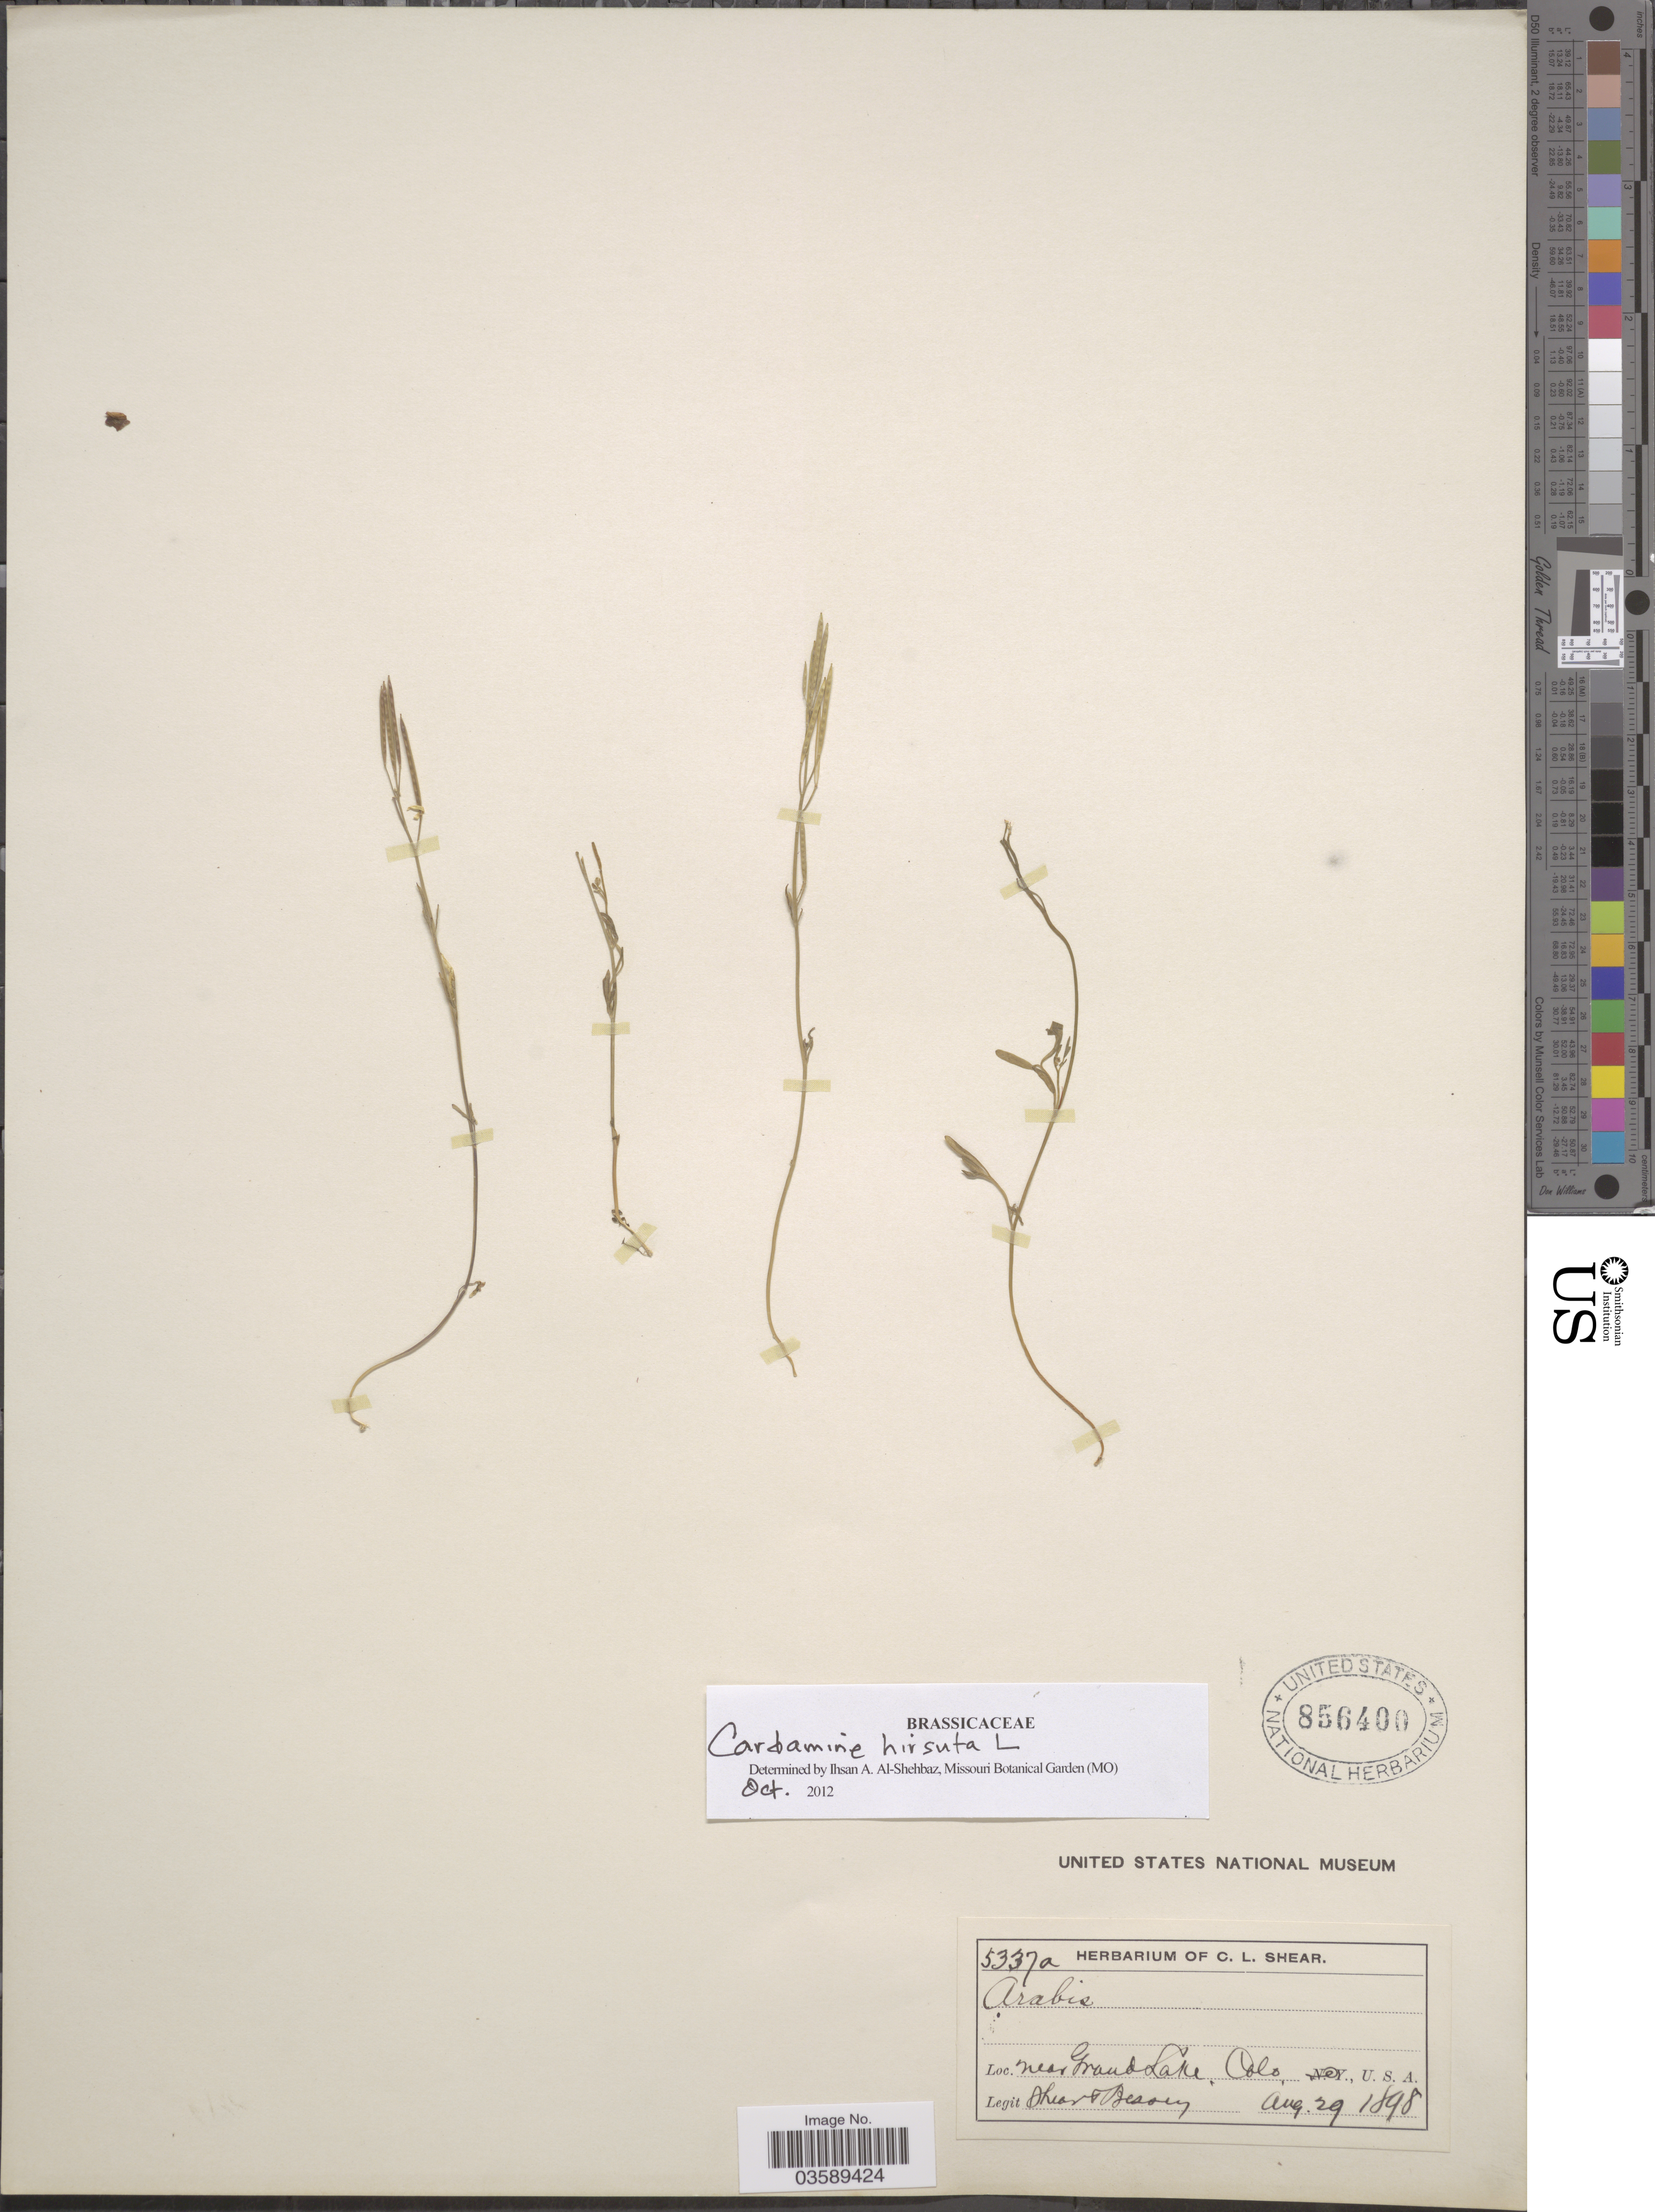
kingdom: Plantae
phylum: Tracheophyta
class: Magnoliopsida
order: Brassicales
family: Brassicaceae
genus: Cardamine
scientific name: Cardamine hirsuta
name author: L.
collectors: C. L. Shear & -. Bessey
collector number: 5337a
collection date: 1898-08-29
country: United States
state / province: Colorado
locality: Near Grand Lake.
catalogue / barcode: US 856400